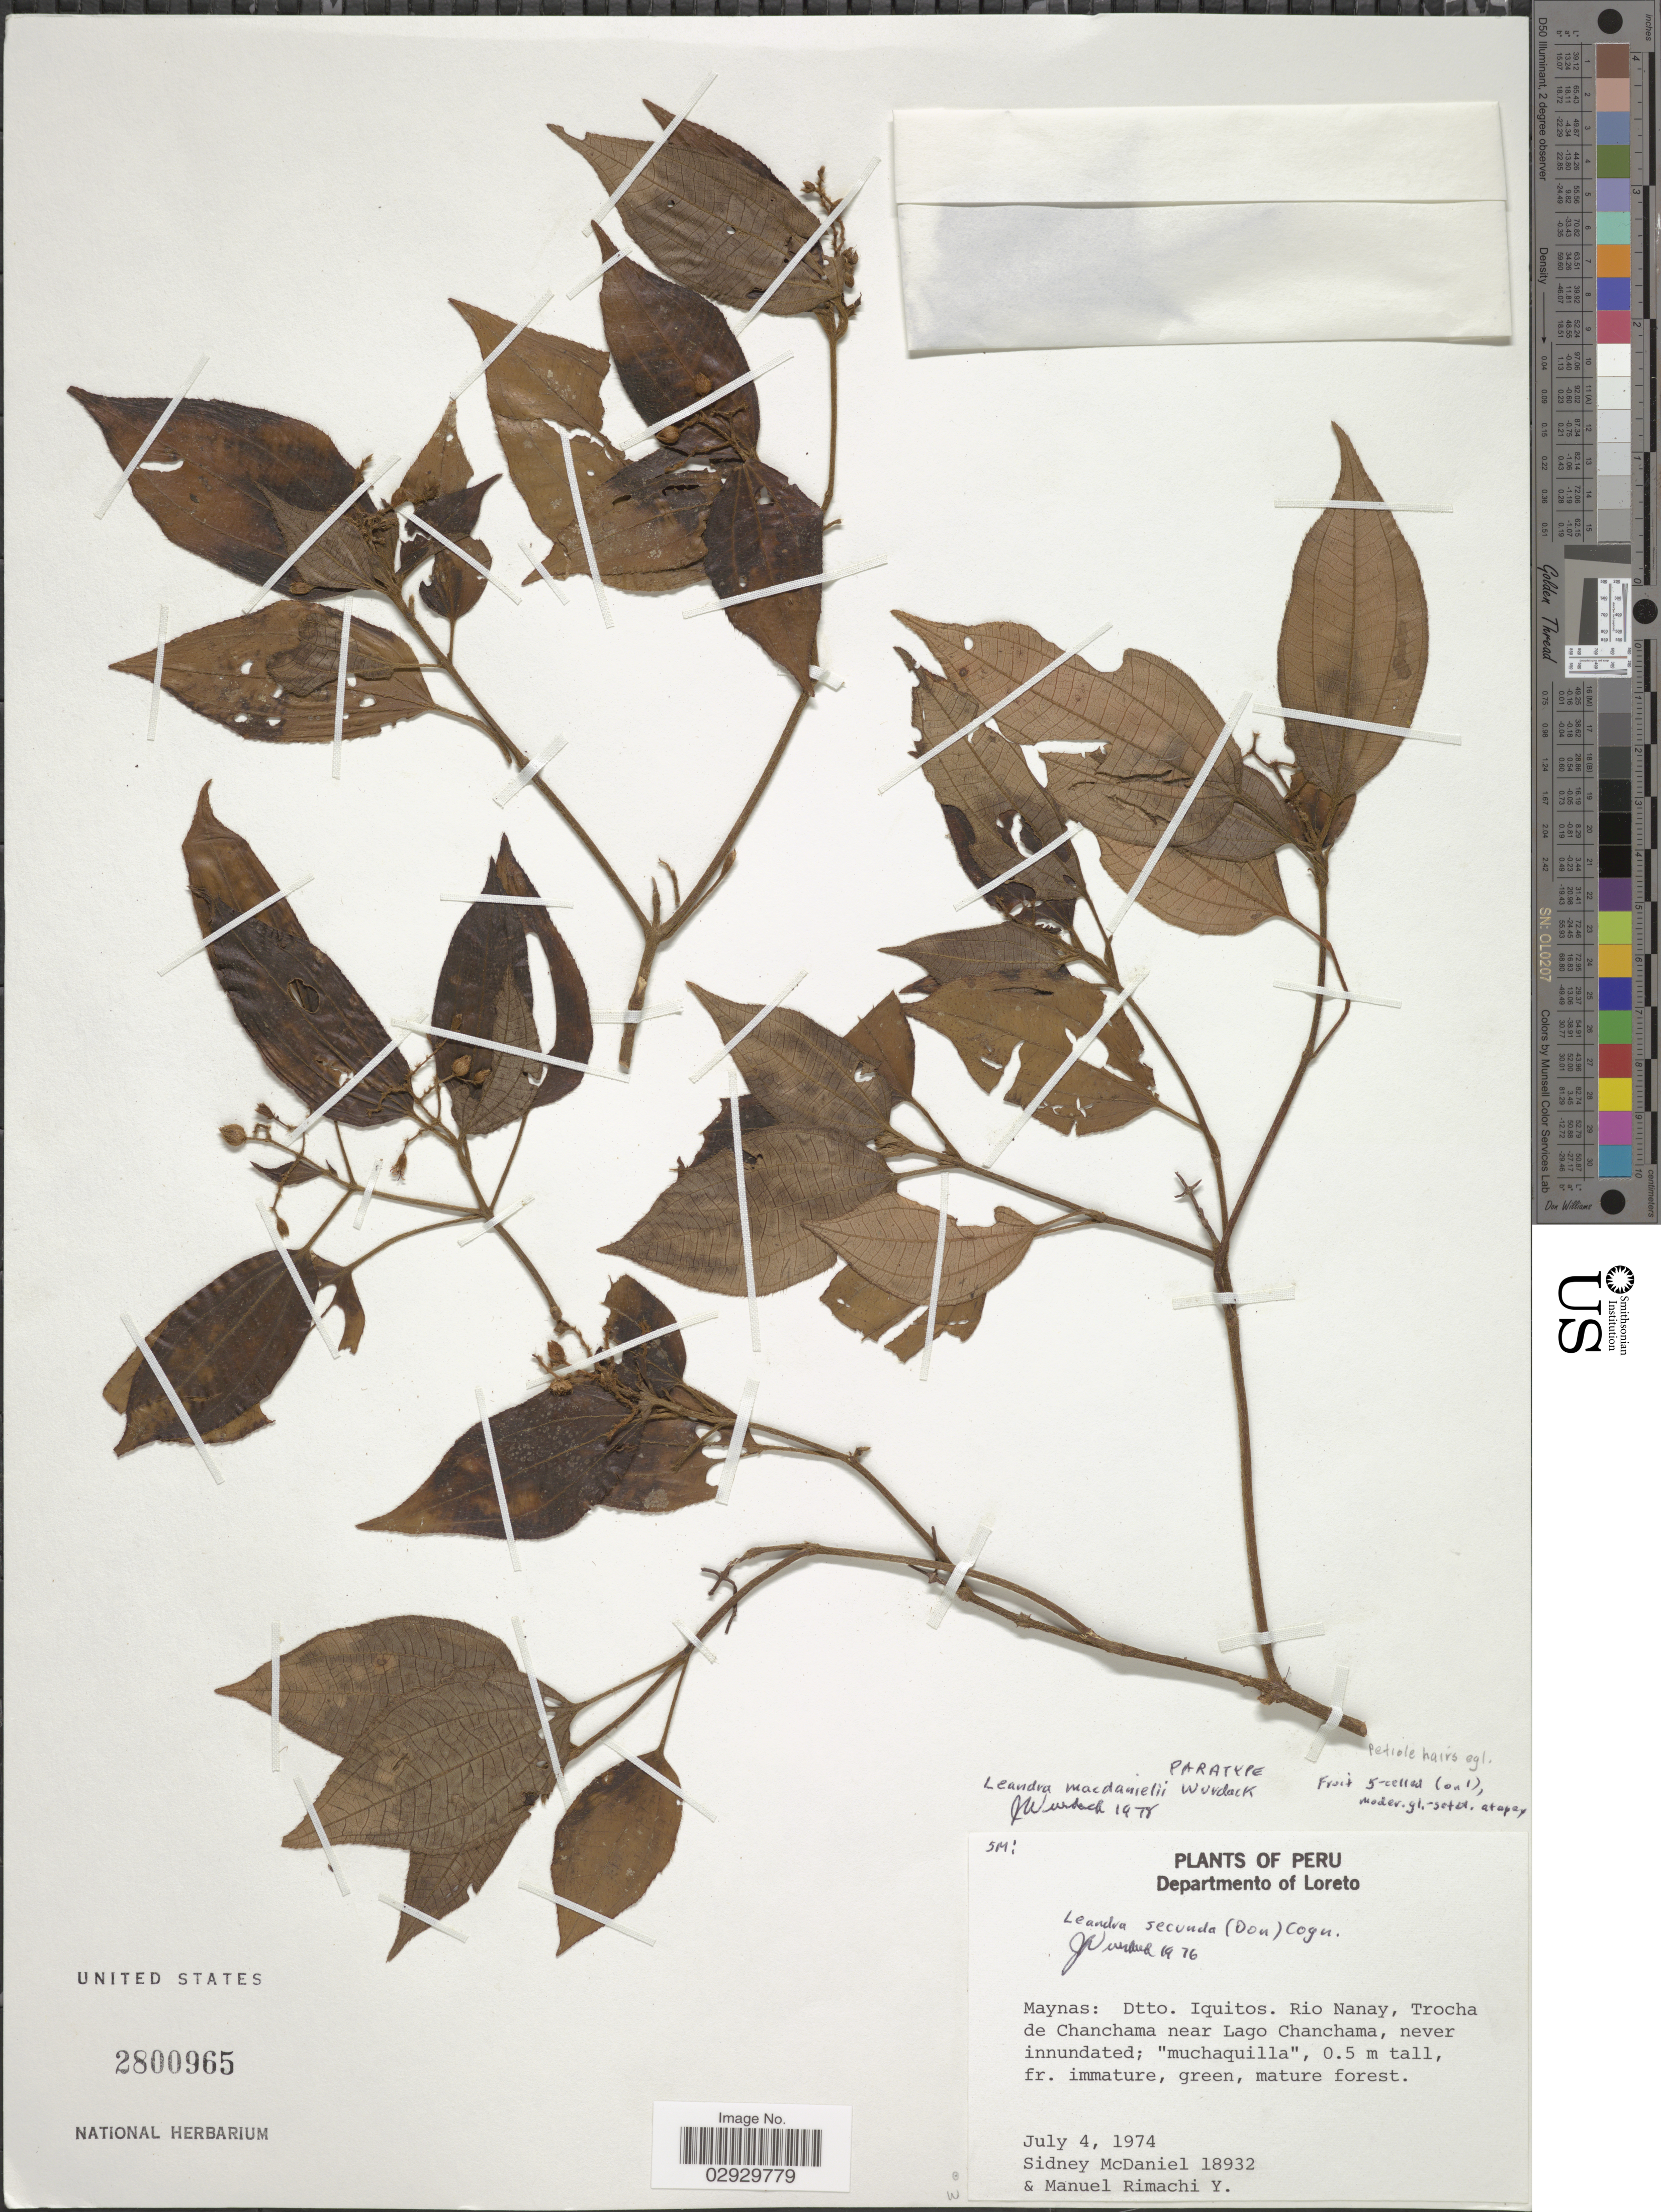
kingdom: Plantae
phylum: Tracheophyta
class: Magnoliopsida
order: Myrtales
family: Melastomataceae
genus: Leandra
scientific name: Leandra macdanielii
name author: Wurdack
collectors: S. McDaniel & M. Rimachi Y.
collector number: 18932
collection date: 1974-07-04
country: Peru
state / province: Loreto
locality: Departmento of Loreto, Maynas: Dtto. Iquitos. Rio Nanay, Trocha de Chanchama near Lago Chanchama.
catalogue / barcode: US 2800965